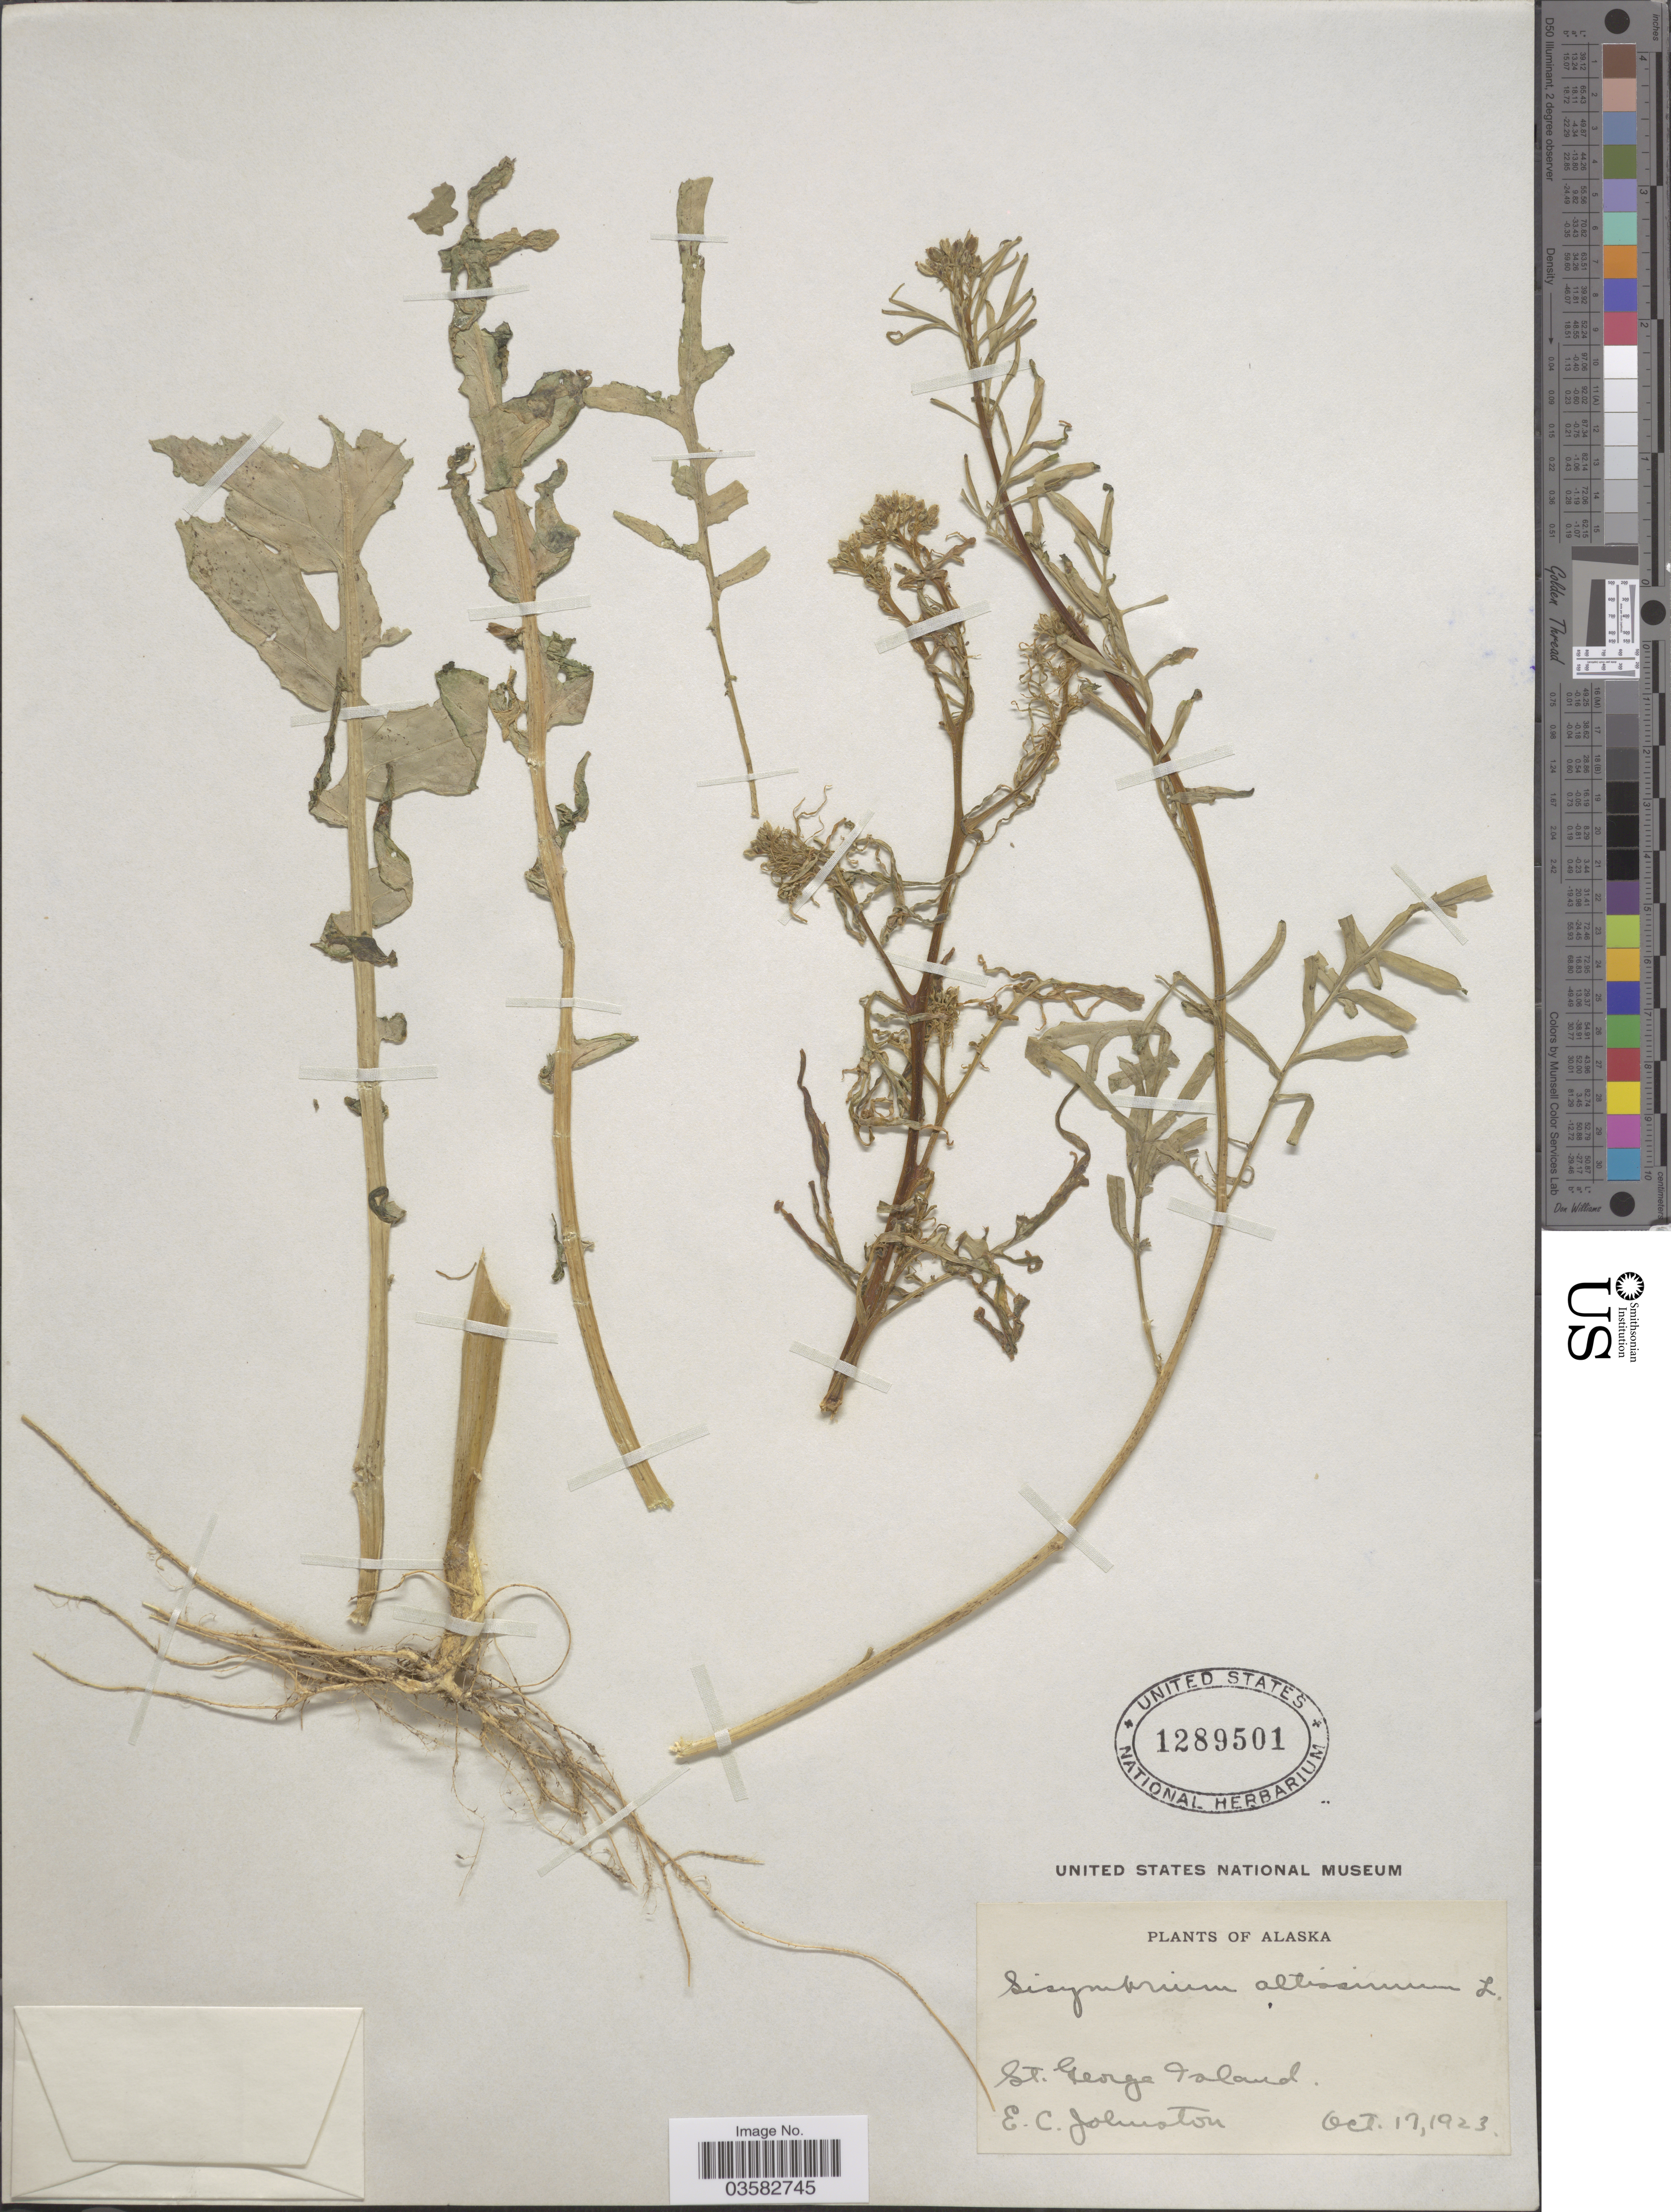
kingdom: Plantae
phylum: Tracheophyta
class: Magnoliopsida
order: Brassicales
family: Brassicaceae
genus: Sisymbrium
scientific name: Sisymbrium altissimum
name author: L.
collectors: E. C. Johnston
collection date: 1923-10-17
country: United States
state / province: Alaska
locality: St. George Island.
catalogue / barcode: US 1289501